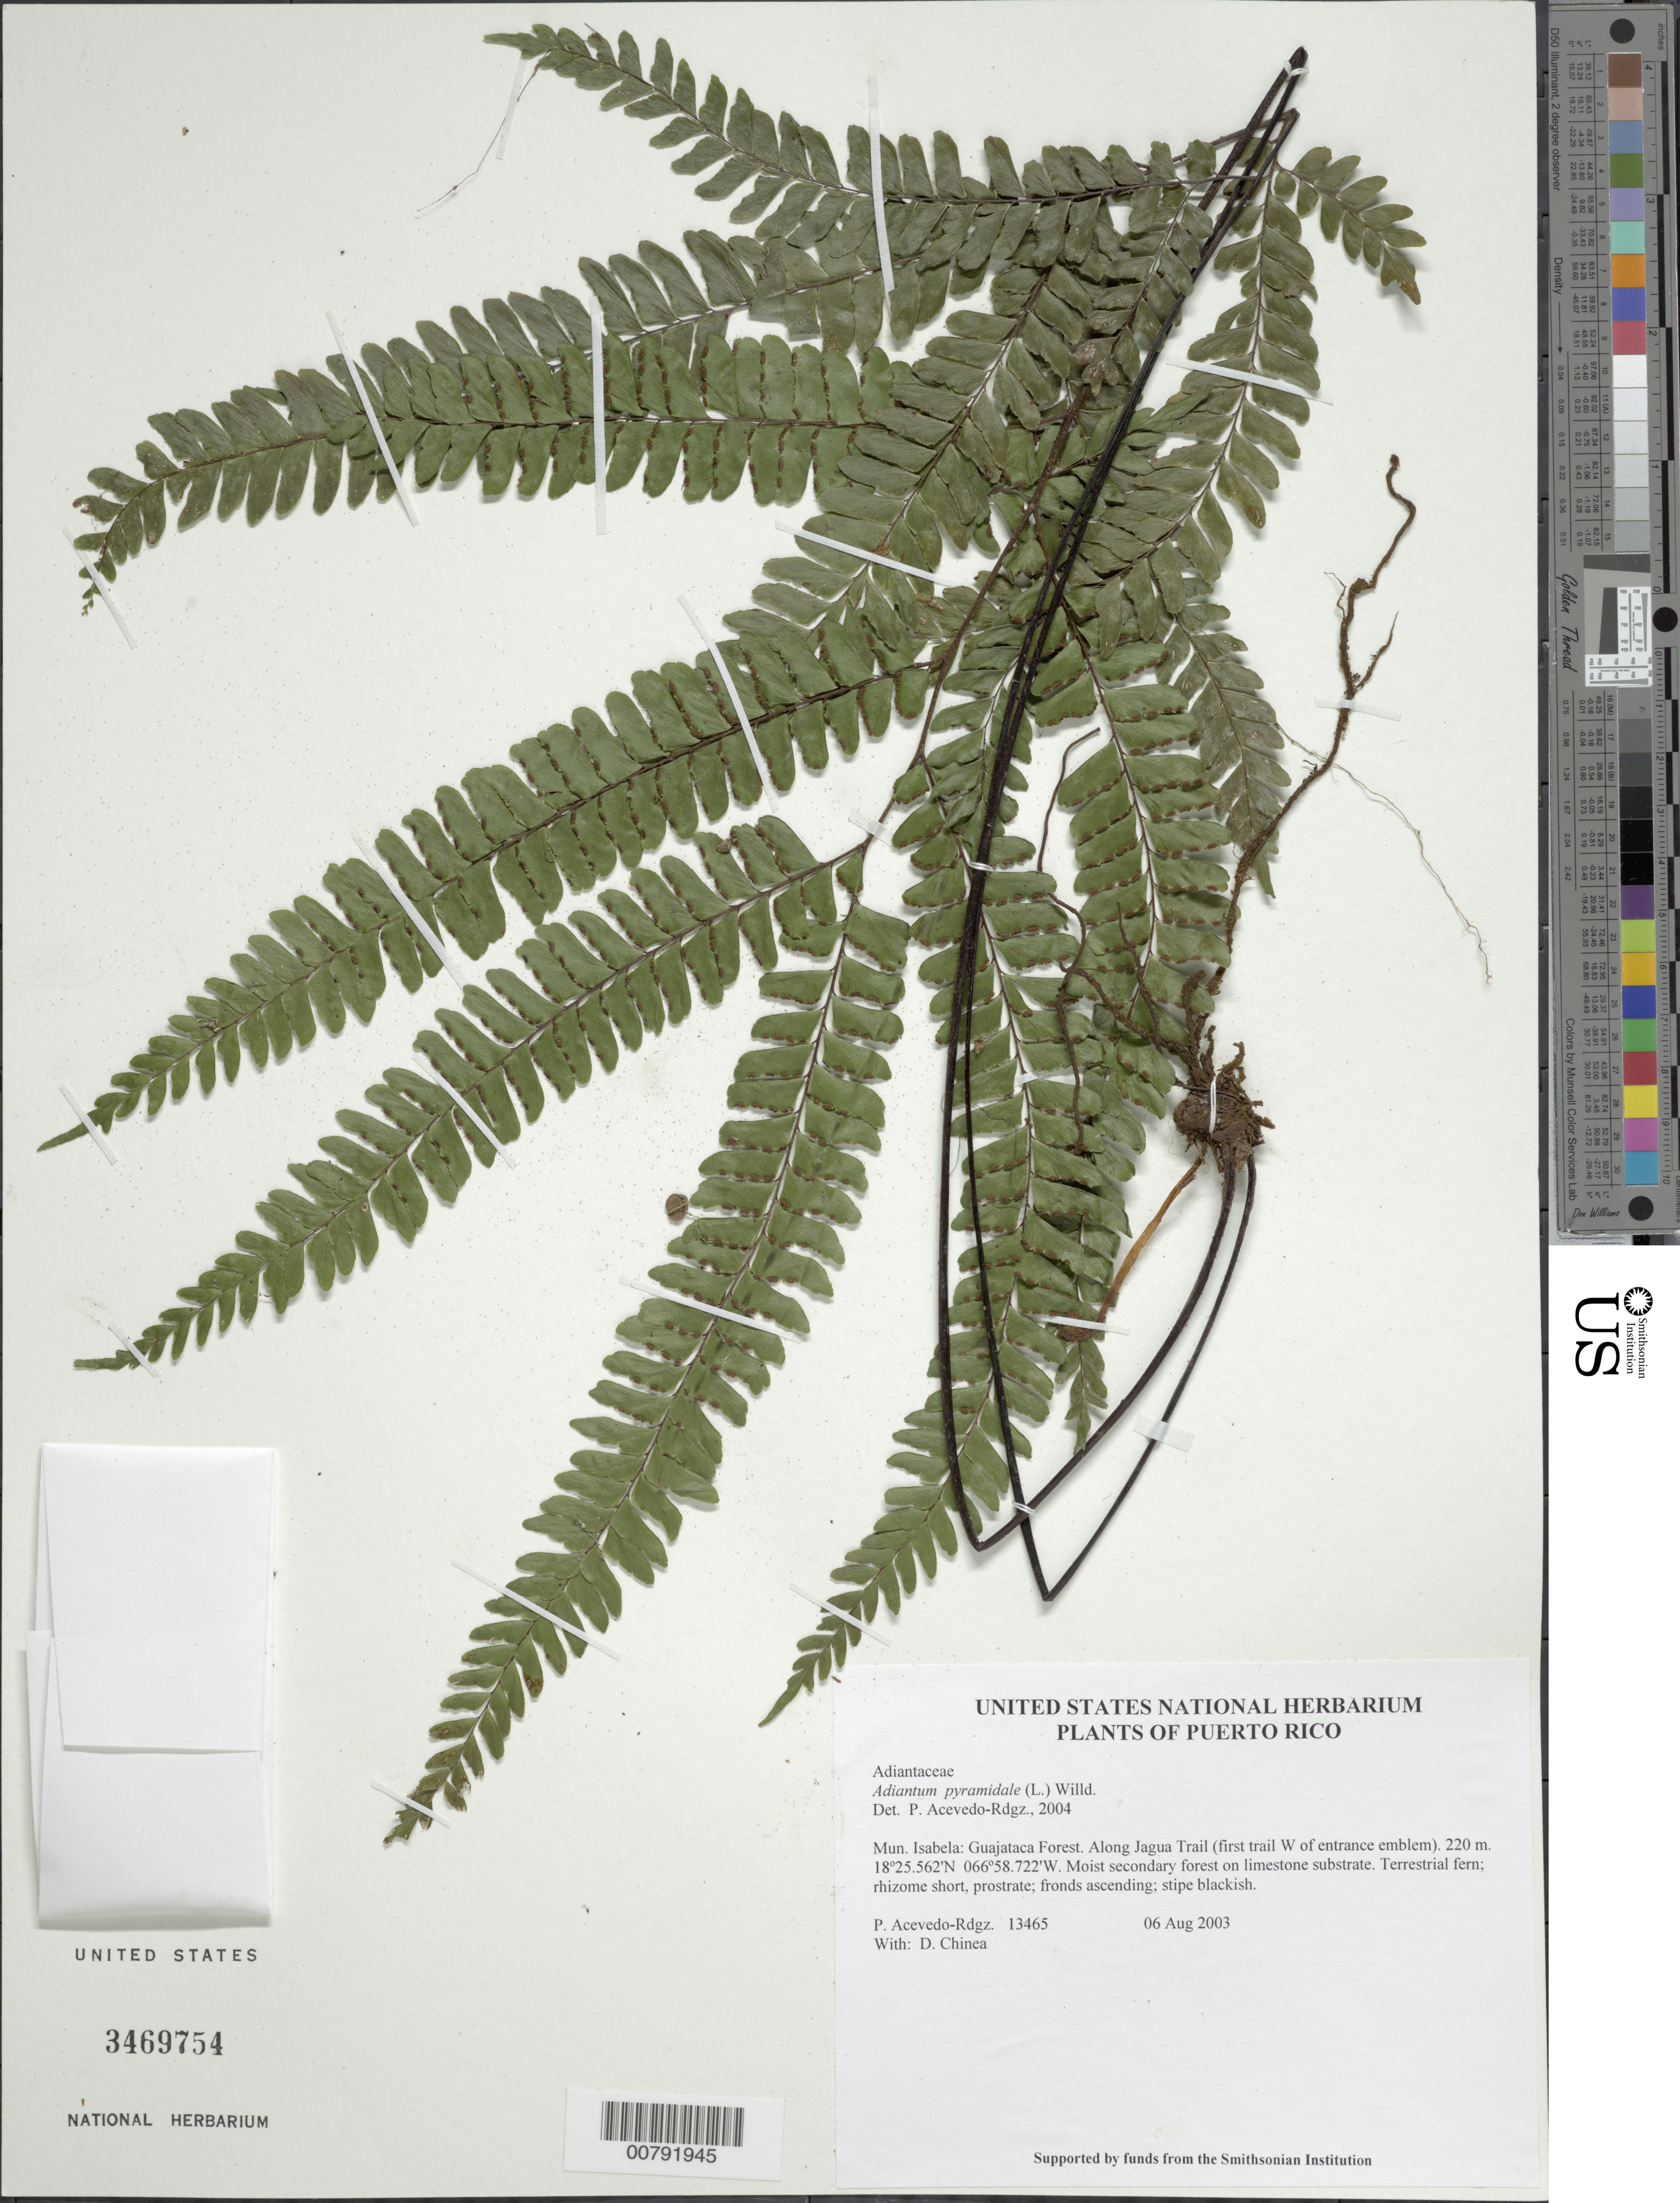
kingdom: Plantae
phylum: Tracheophyta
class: Polypodiopsida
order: Polypodiales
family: Pteridaceae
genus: Adiantum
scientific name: Adiantum pyramidale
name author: (L.) Willd.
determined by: Acevedo-Rodríguez, P., (BOT), Smithsonian Institution - National Museum of Natural History (UNITED STATES)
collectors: P. Acevedo-Rodr. & D. Chinea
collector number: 13465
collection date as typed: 06 Aug 2003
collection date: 2003-08-06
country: Puerto Rico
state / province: Isabela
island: Puerto Rico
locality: Mun. Isabela: Guajataca Forest. Along Jagua Trail (first trail W of entrance emblem).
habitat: Moist secondary forest on limestone substrate.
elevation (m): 220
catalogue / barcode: US 3469754